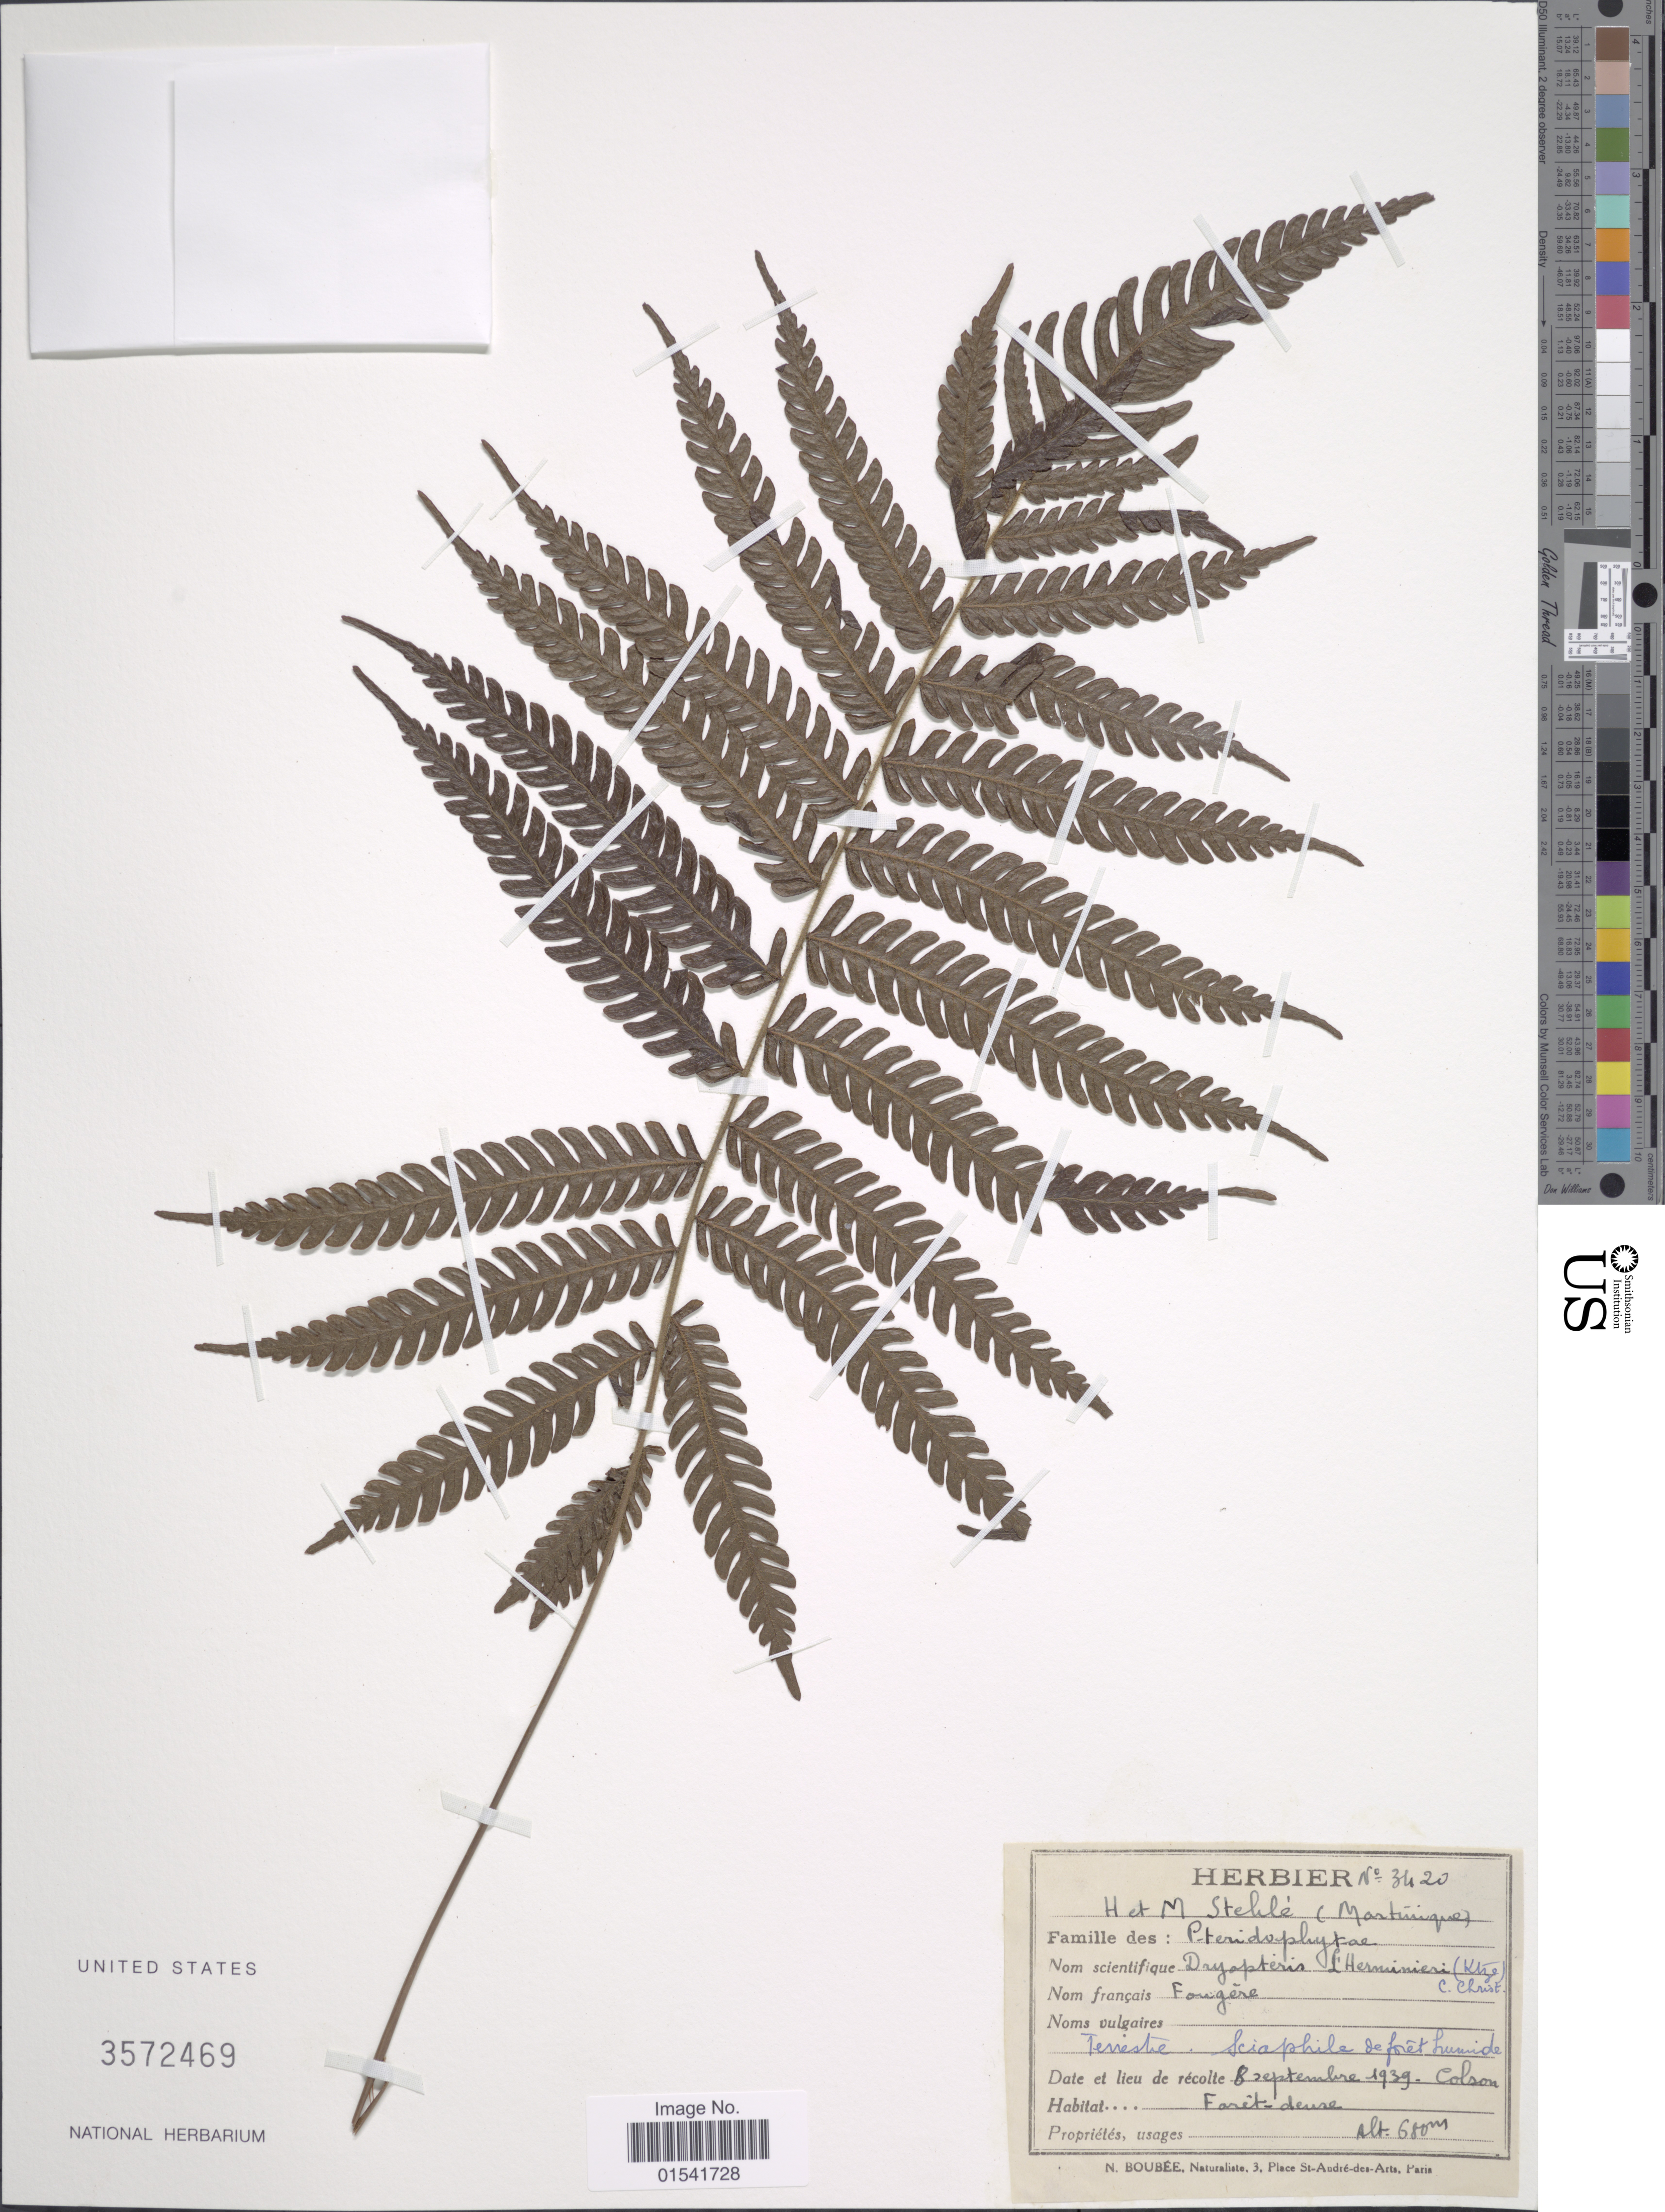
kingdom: Plantae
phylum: Tracheophyta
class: Polypodiopsida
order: Polypodiales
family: Thelypteridaceae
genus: Steiropteris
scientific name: Steiropteris clypeolutata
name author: (Desv.) Pic. Serm.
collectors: H. Stehlé & M. Stehlé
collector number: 3420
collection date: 1939-09-08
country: Martinique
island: Martinique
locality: Fougére, Terrestre Sciaphile de forêt humide, Colson.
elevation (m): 680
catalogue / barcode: US 3572469